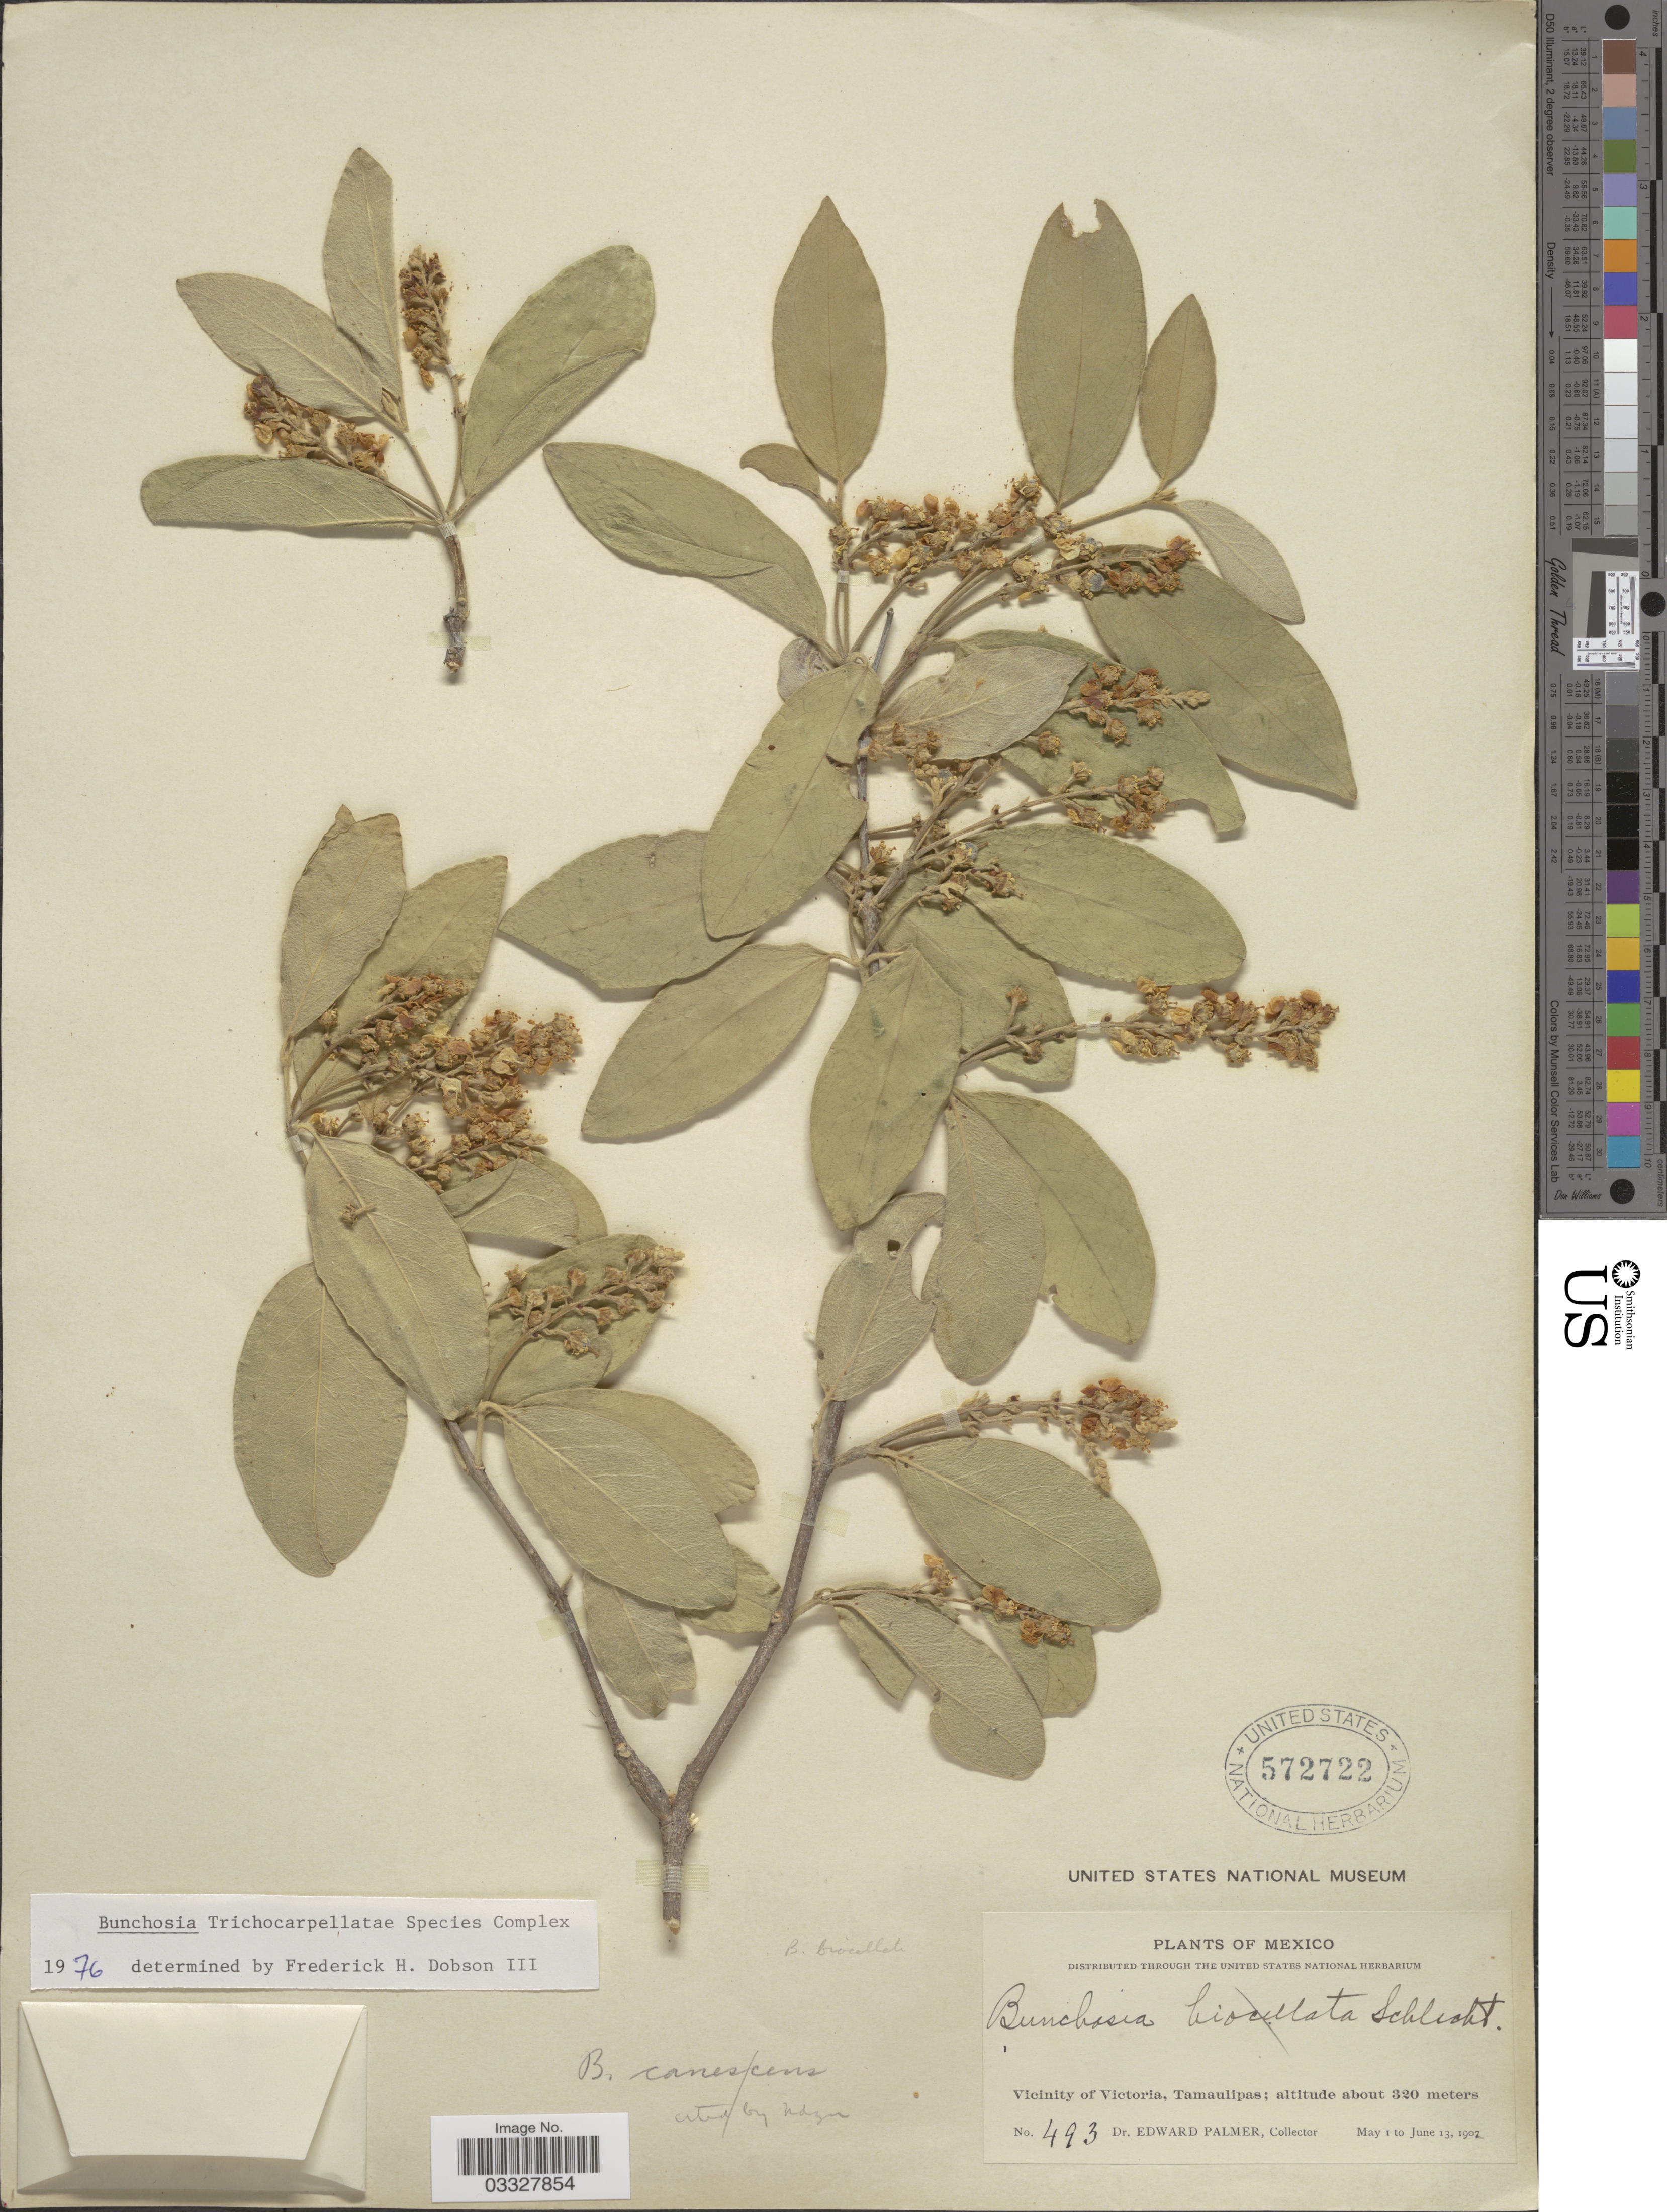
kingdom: Plantae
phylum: Tracheophyta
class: Magnoliopsida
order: Malpighiales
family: Malpighiaceae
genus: Bunchosia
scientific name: Bunchosia biocellata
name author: Schltdl.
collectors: E. Palmer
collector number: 493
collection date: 1907-05-01/1907-06-13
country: Mexico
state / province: Tamaulipas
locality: Vicinity of Victoria.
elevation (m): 320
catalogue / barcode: US 572722